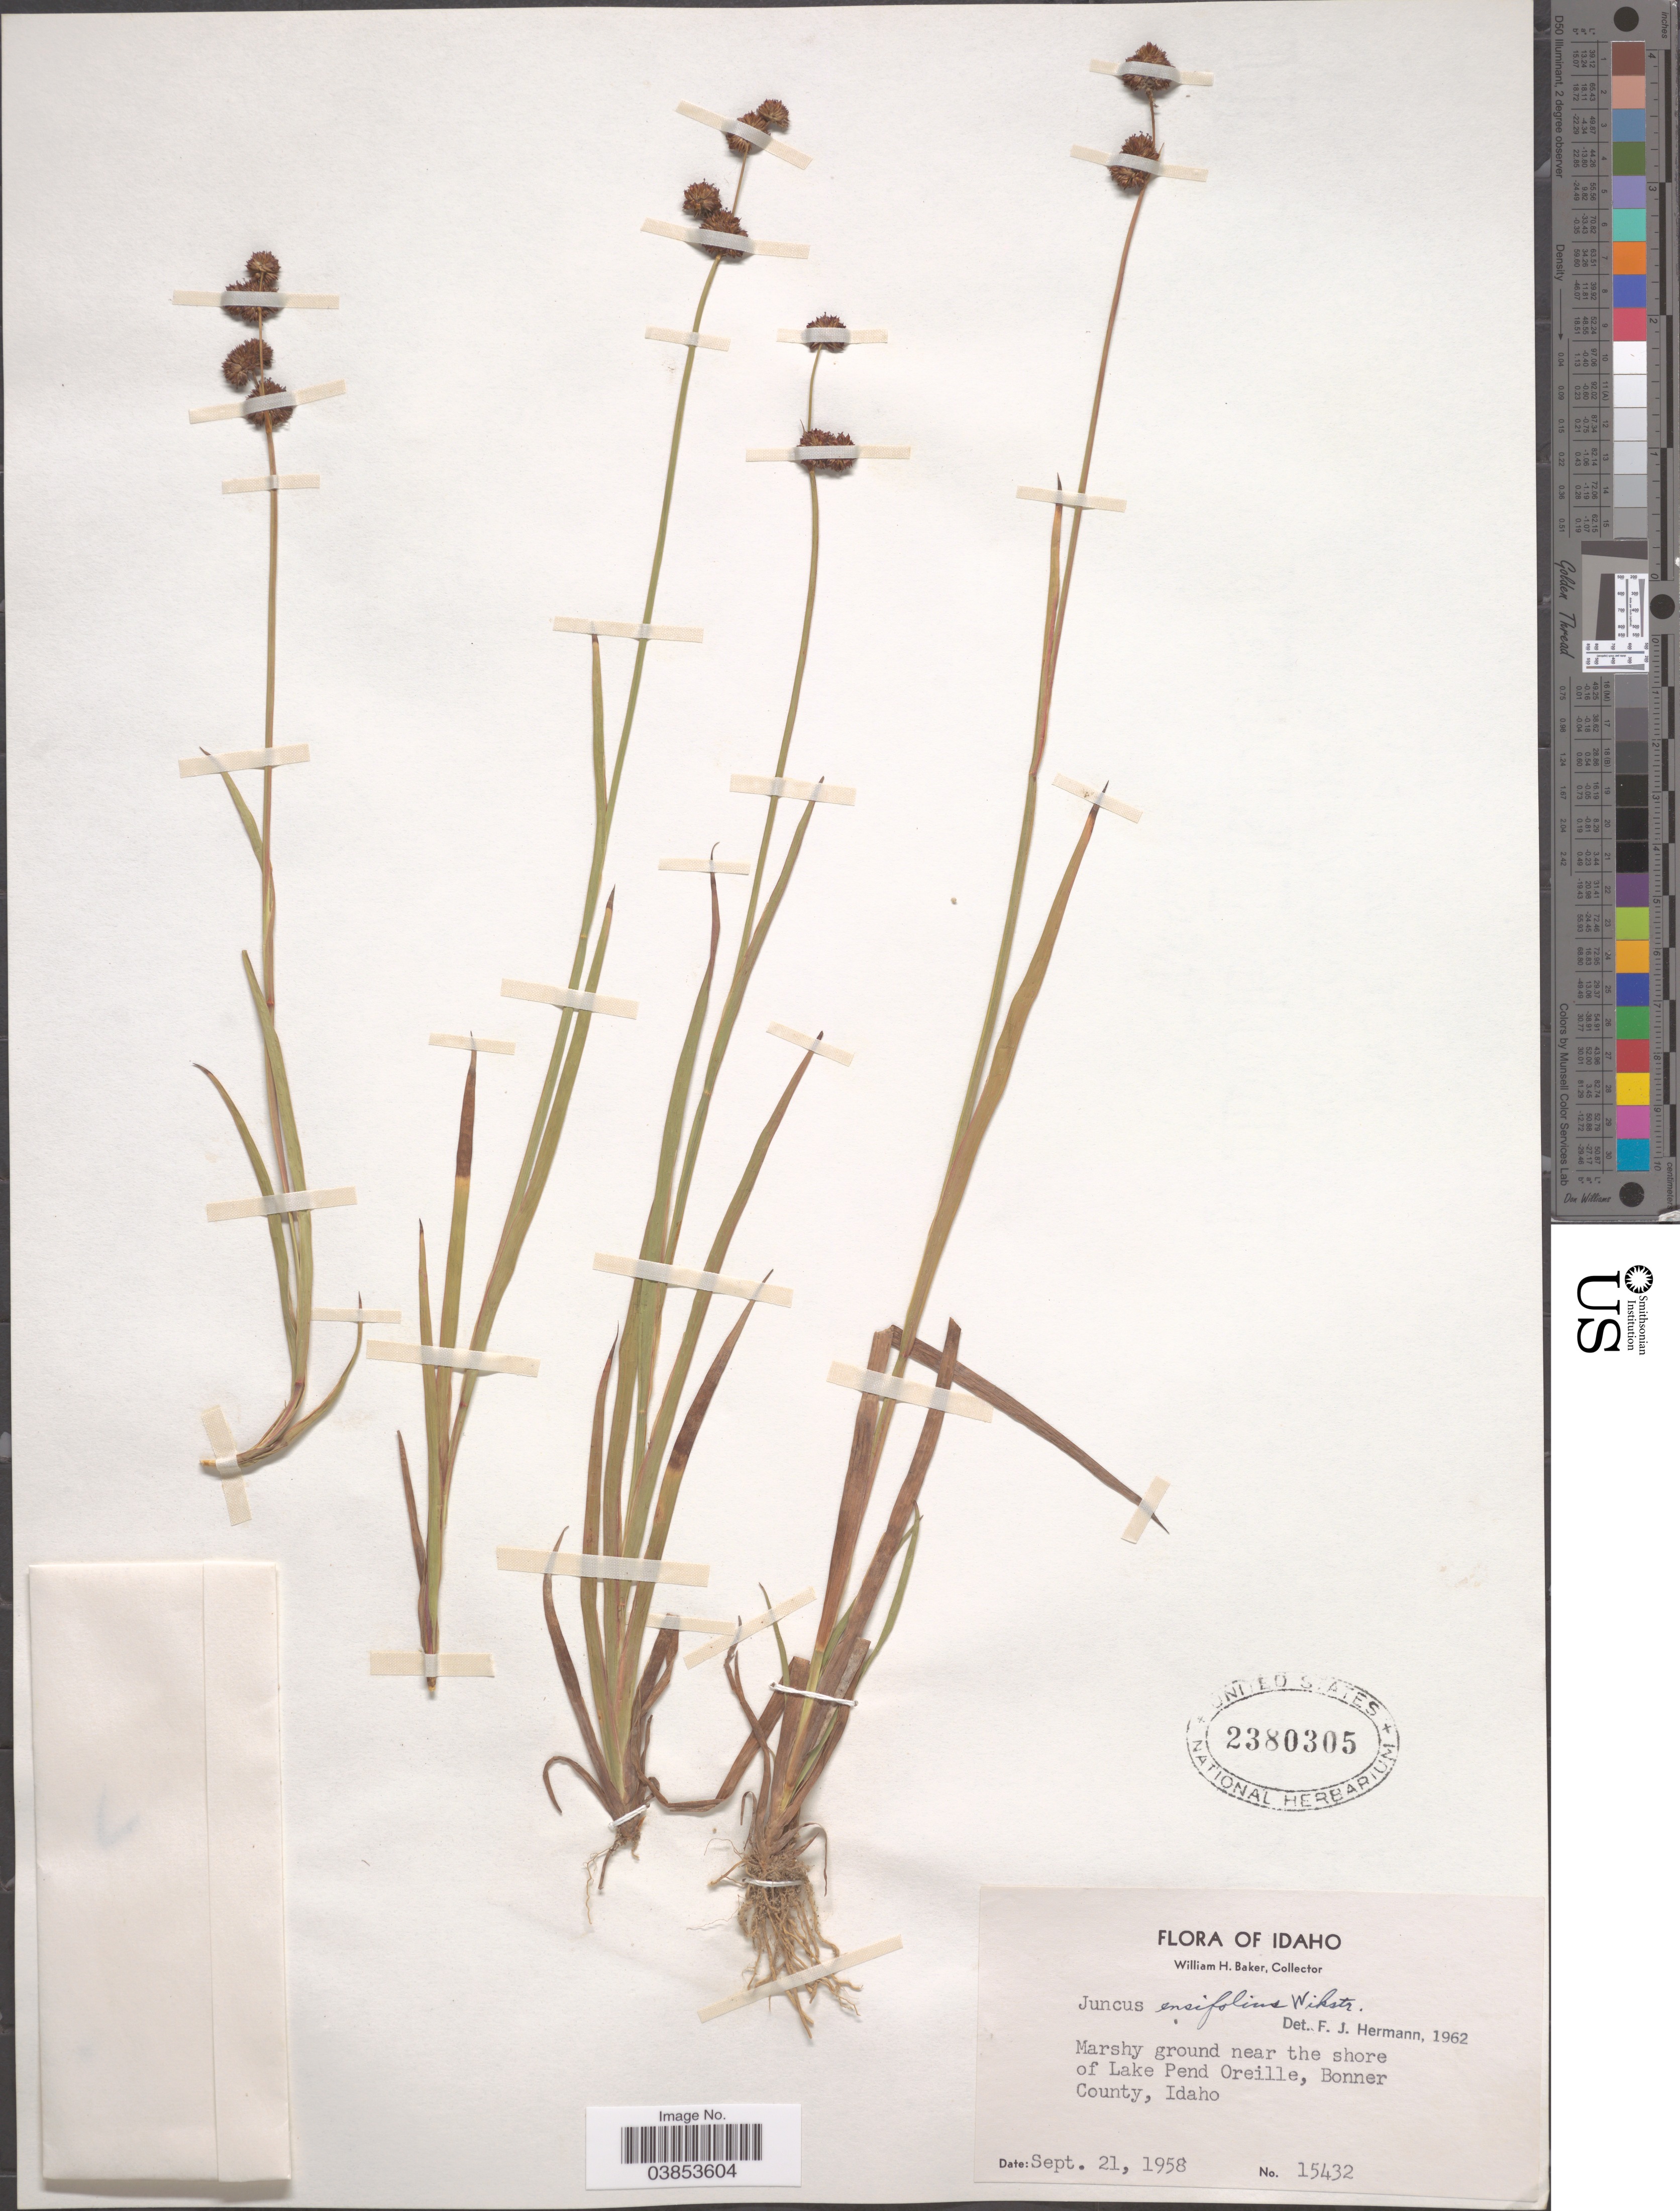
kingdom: Plantae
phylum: Tracheophyta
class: Liliopsida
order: Poales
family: Juncaceae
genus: Juncus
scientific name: Juncus ensifolius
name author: Wikstr.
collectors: W. H. Baker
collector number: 15432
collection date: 1958-09-21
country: United States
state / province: Idaho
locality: Marshy ground near the shore of Lake Pend Oreille, Bonner County.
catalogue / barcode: US 2380305